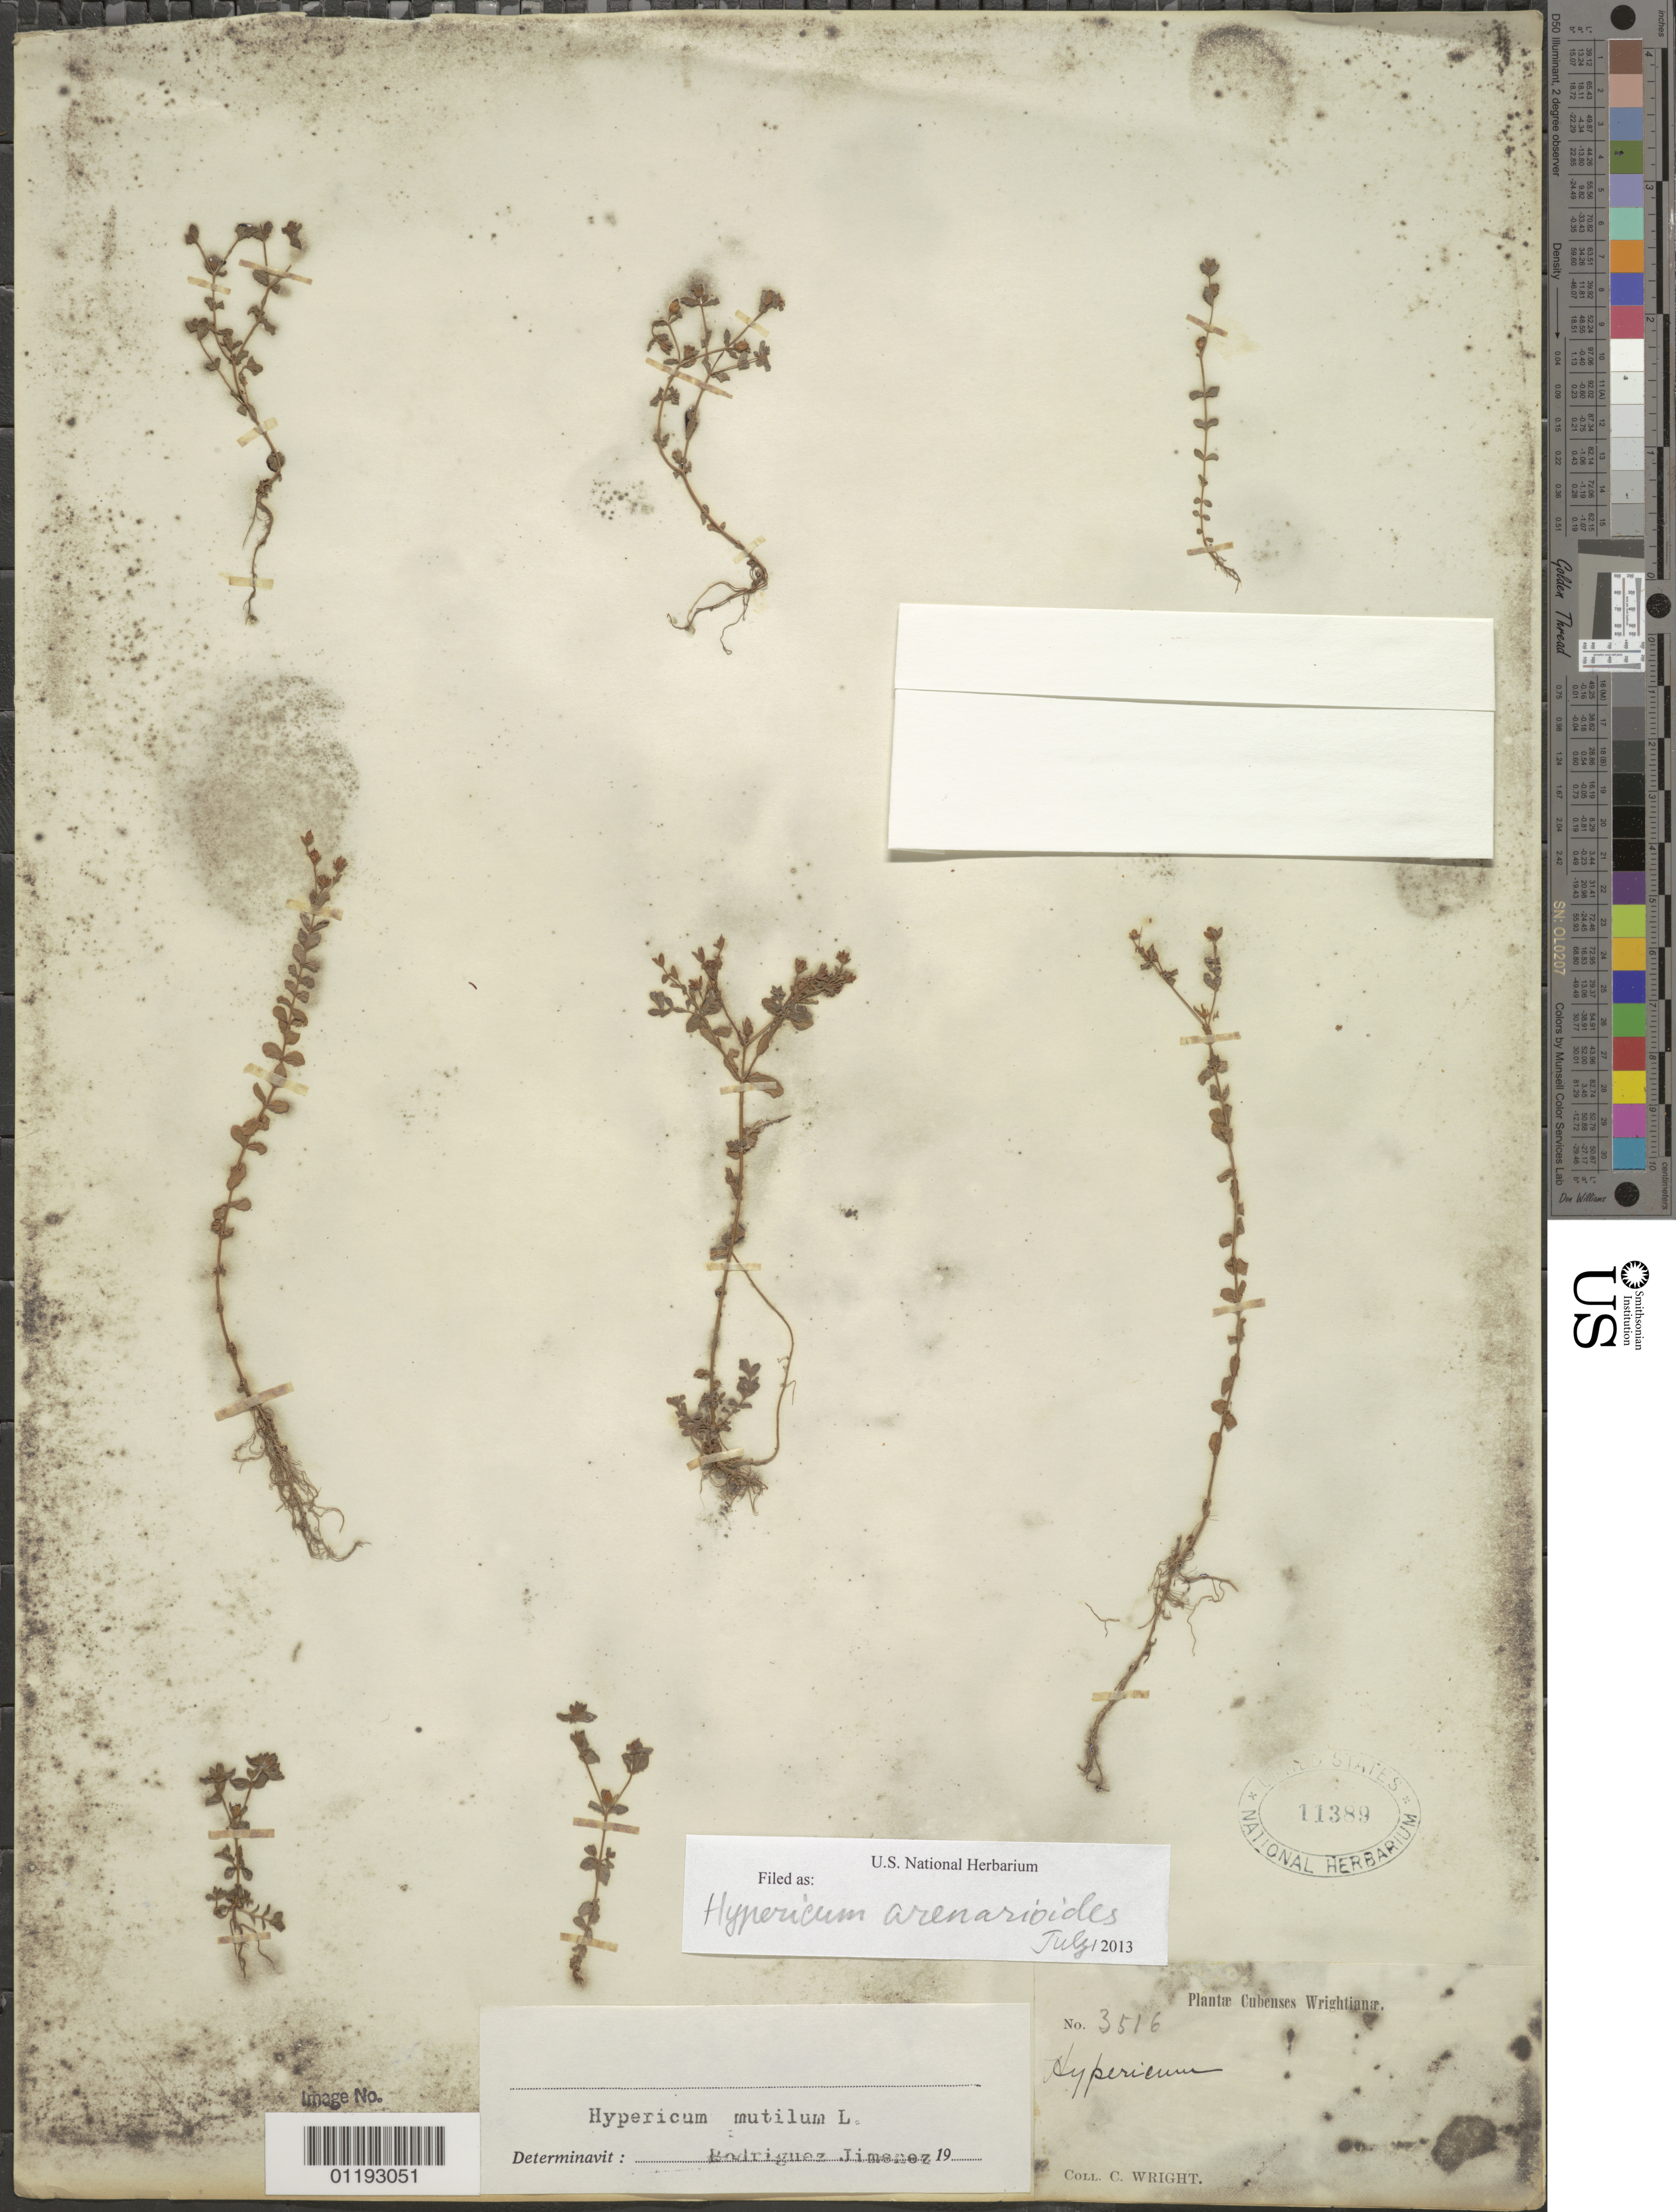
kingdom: Plantae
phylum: Tracheophyta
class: Magnoliopsida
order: Malpighiales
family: Hypericaceae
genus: Hypericum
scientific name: Hypericum arenarioides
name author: A. Rich.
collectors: C. Wright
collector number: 3516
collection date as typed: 18--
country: Cuba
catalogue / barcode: US 11389